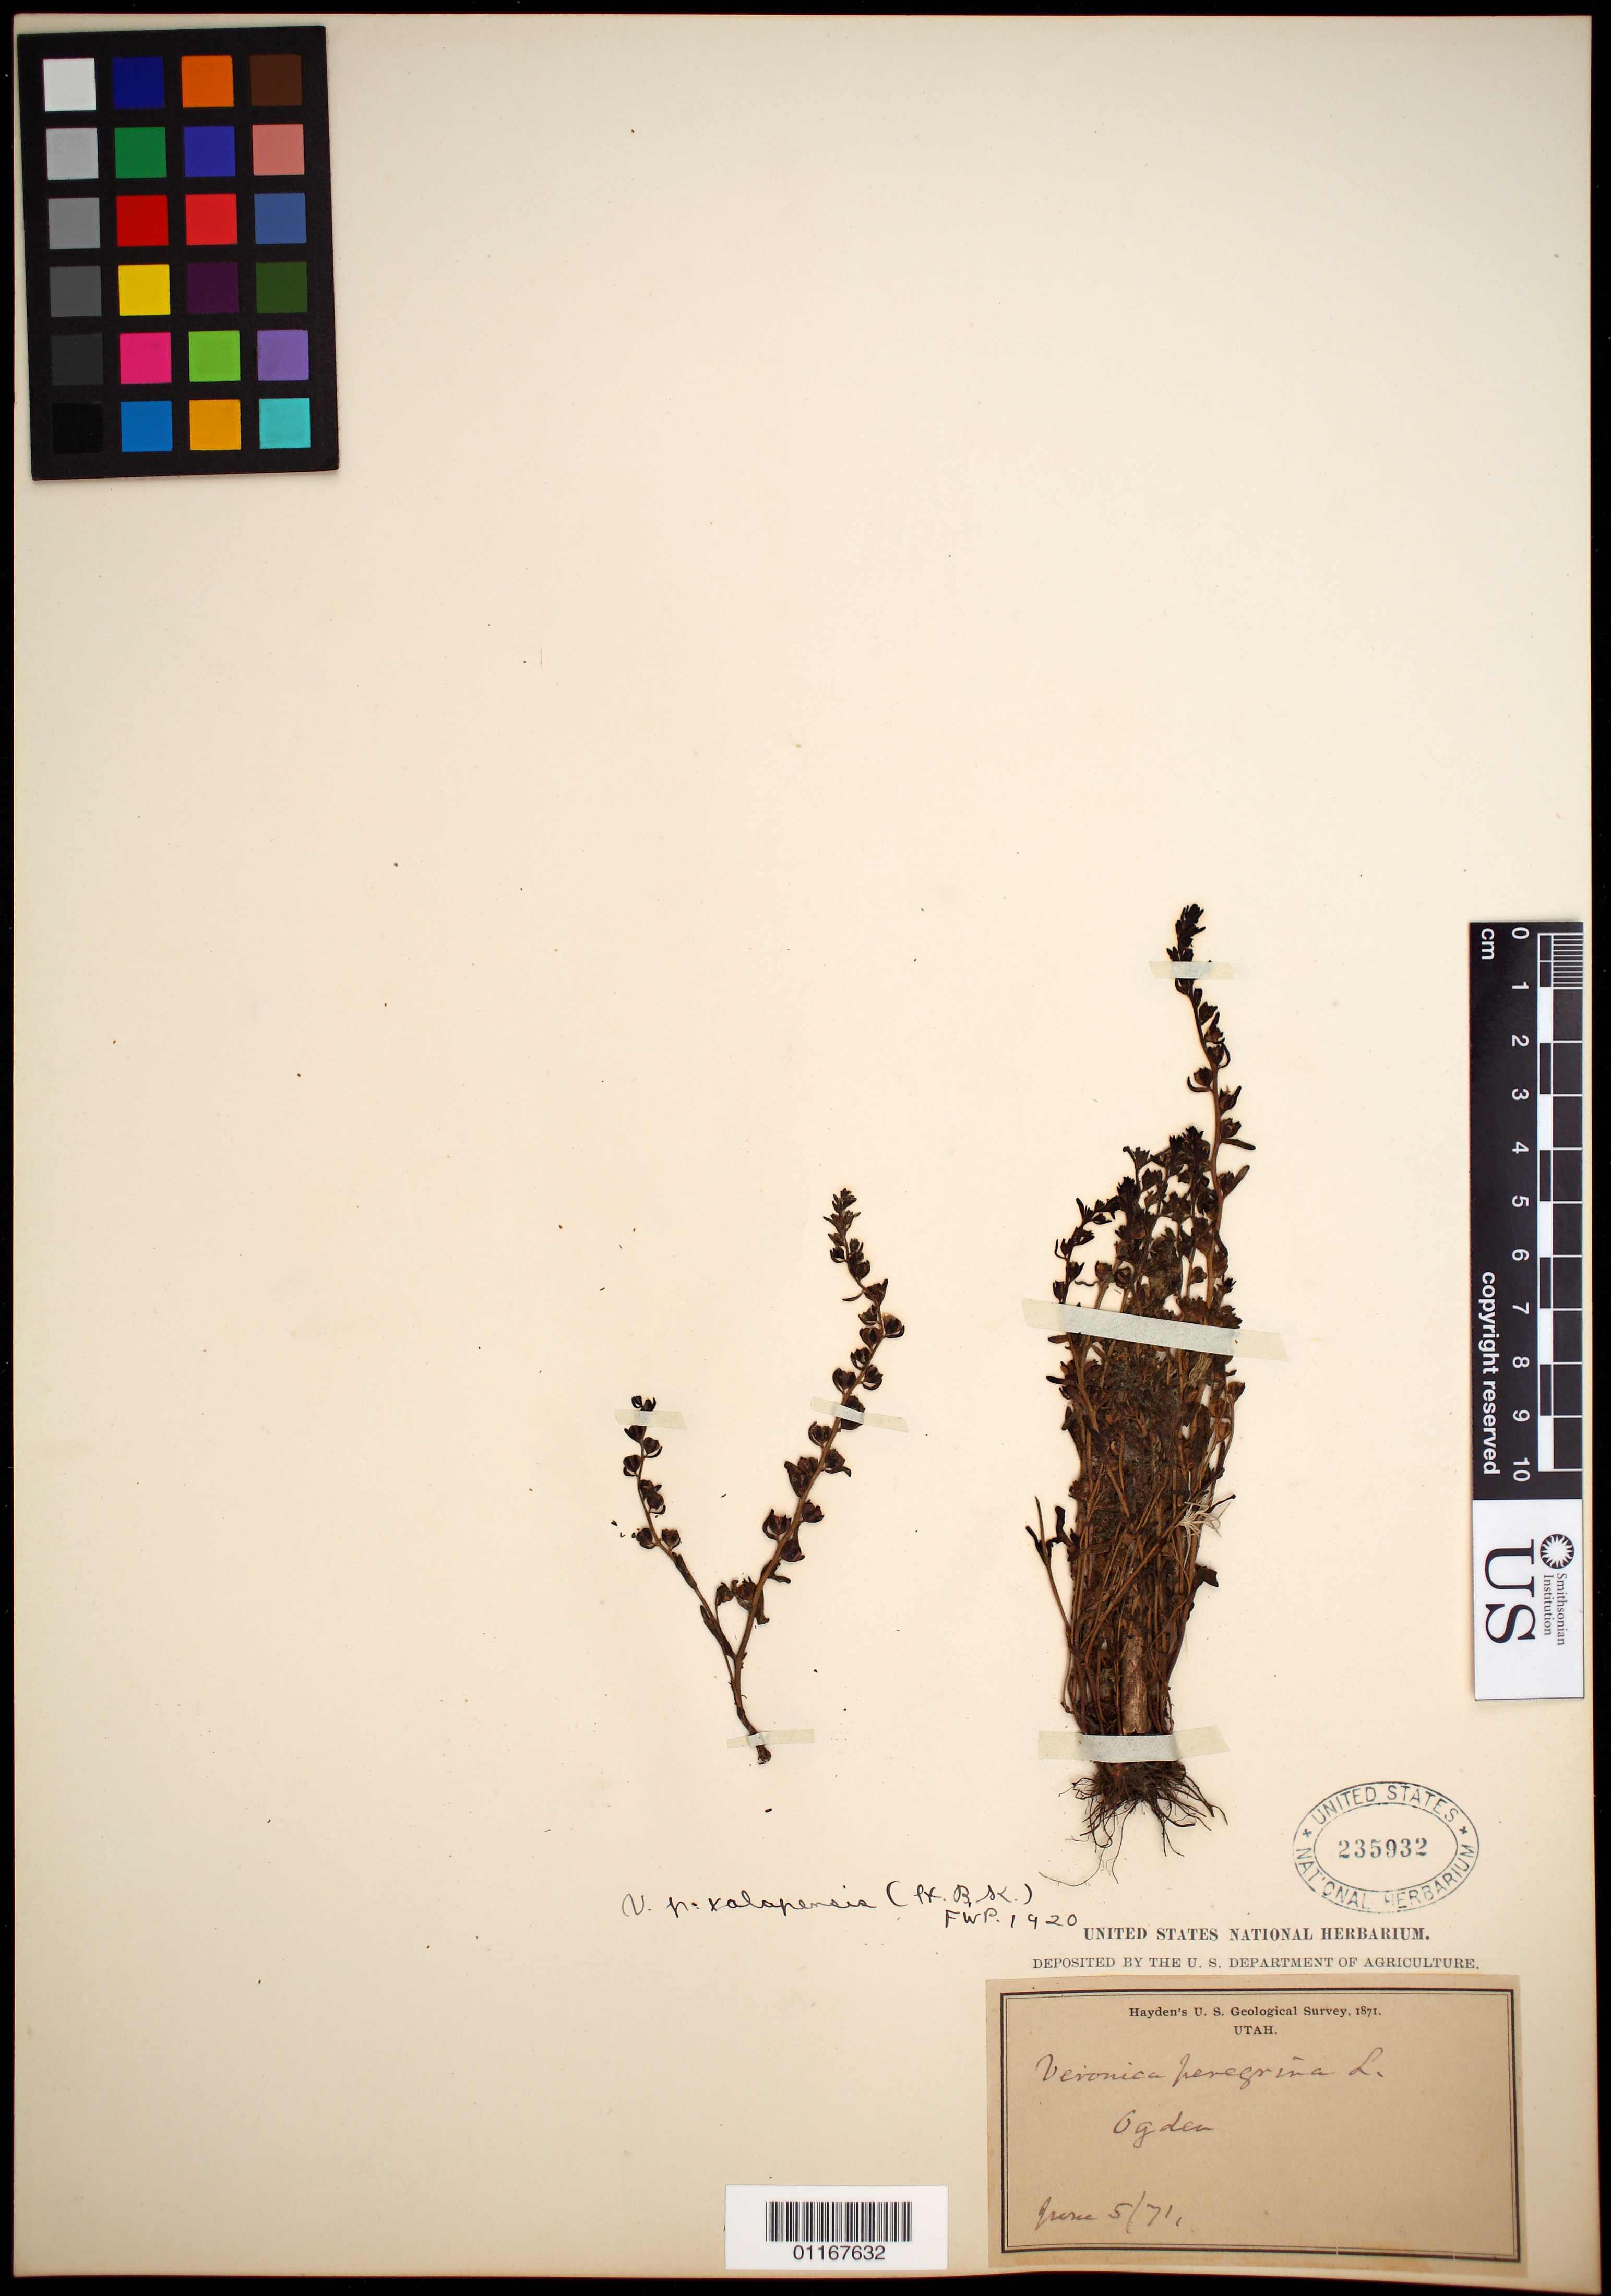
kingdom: Plantae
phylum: Tracheophyta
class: Magnoliopsida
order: Lamiales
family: Plantaginaceae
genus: Veronica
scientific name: Veronica peregrina var. xalapensis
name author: Kunth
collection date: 1871-06-05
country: United States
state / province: Utah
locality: Ogden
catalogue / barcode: US 235932